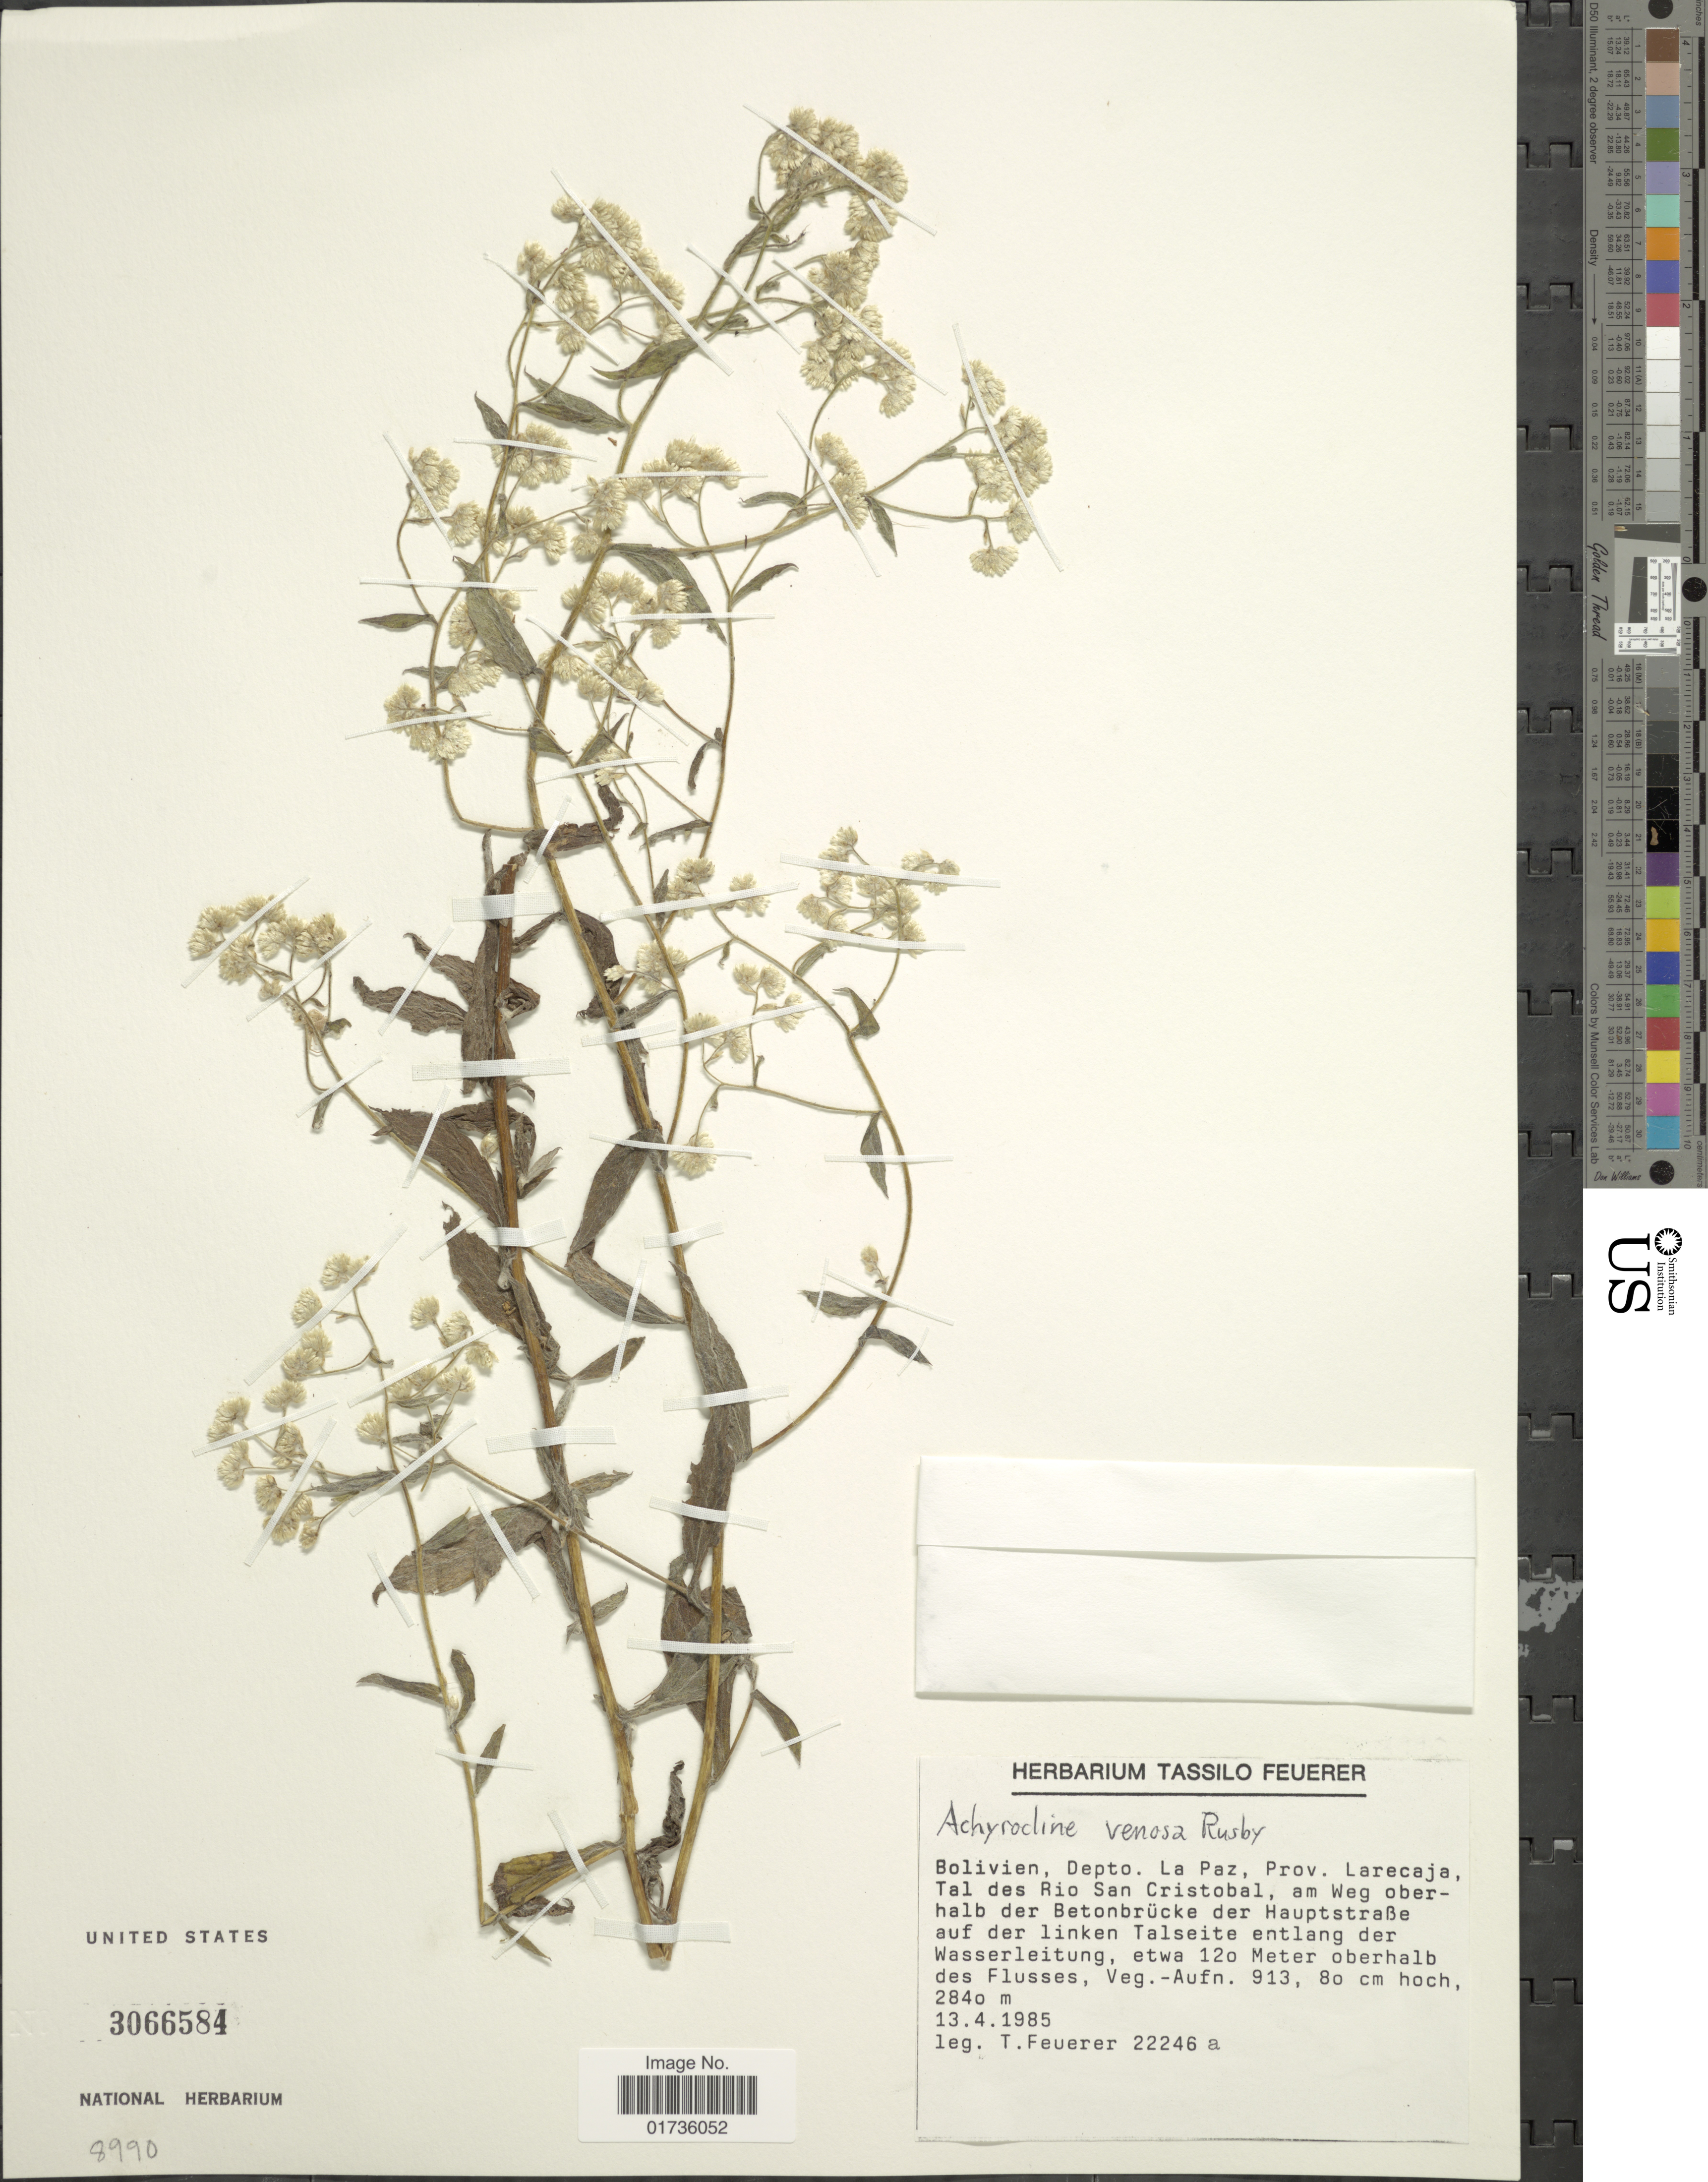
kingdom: Plantae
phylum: Tracheophyta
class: Magnoliopsida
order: Asterales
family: Asteraceae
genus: Achyrocline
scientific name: Achyrocline venosa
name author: Rusby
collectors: T. Feuerer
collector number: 22246a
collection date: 1985-04-13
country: Bolivia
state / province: La Paz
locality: Depto La Paz, Prov. Larecaja, Tal des Rio San Cristobal, am Weg oberhald der Betonbrücke der Haupstraße auf der linken Ta;seite entlang der Wasserleitung, etwa 120 meter oberhalb des Flusses, Veg-ufn 913, 80 cm hoch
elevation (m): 2840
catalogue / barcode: US 3066584